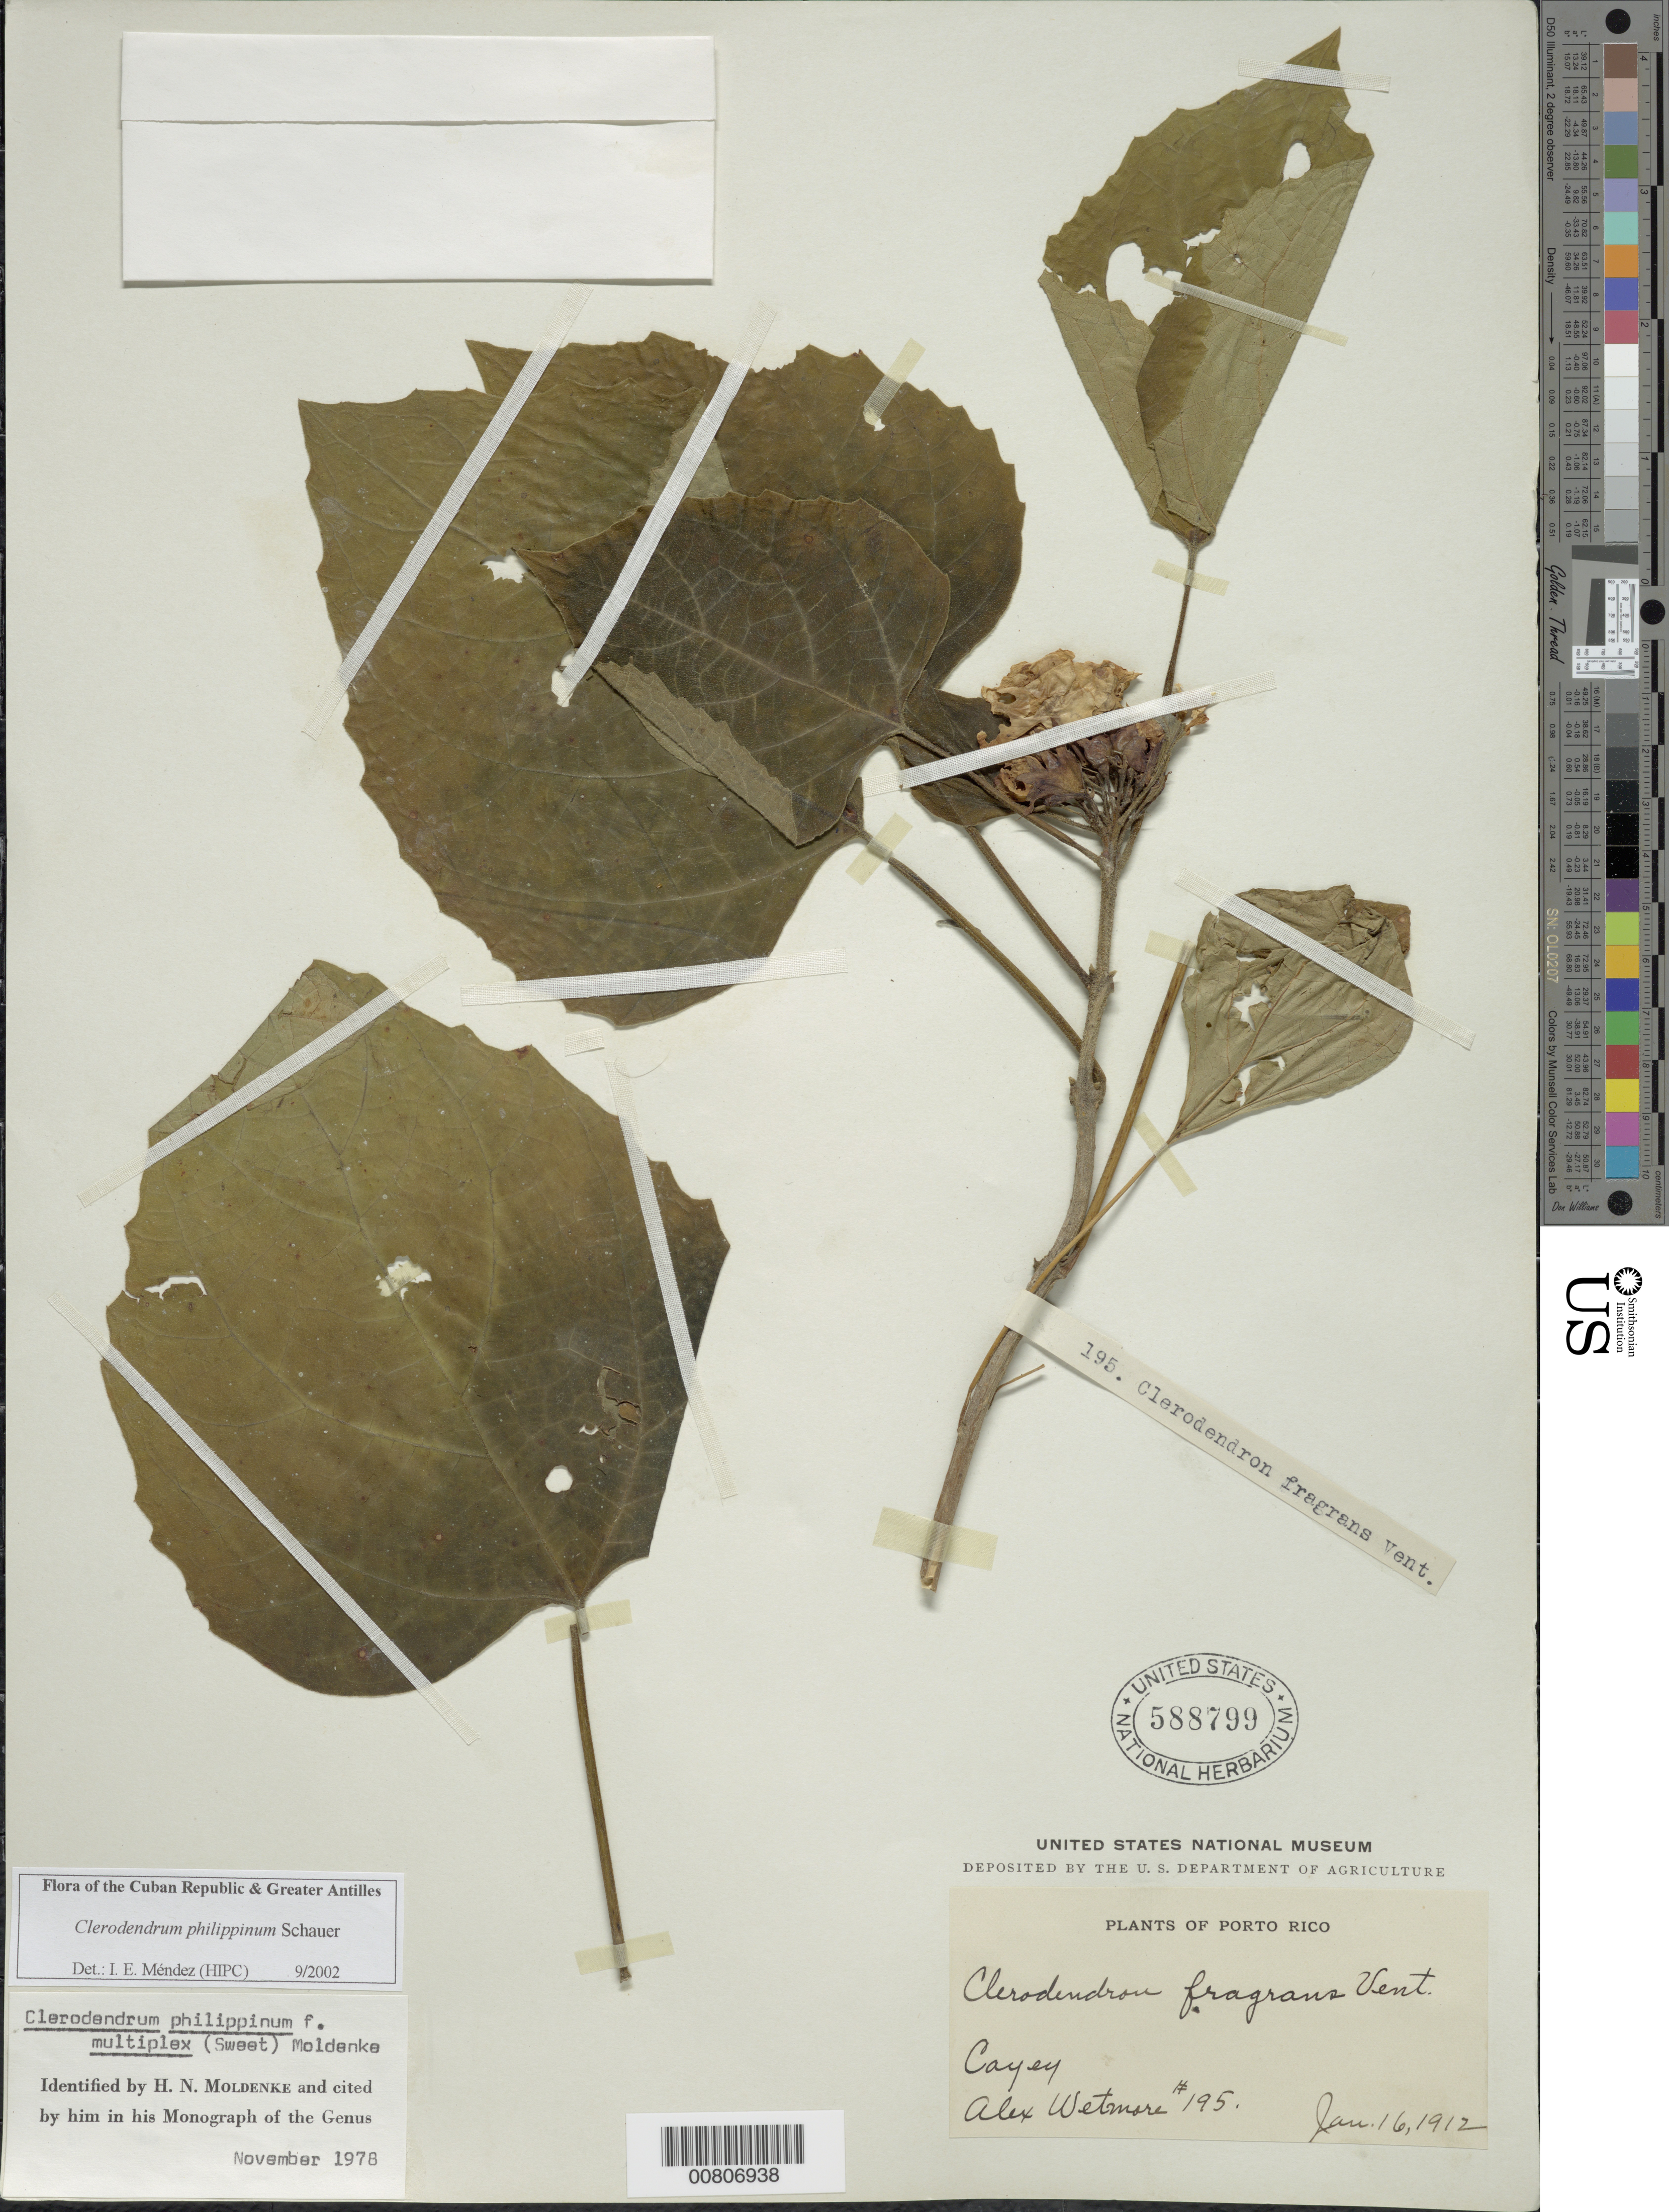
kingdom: Plantae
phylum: Tracheophyta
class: Magnoliopsida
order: Lamiales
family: Lamiaceae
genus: Clerodendrum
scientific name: Clerodendrum chinense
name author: (Osbeck) Mabb.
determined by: Méndez, Isidro E., (HIPC)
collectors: A. Wetmore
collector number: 195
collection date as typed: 16 Jan 1912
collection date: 1912-01-16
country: Puerto Rico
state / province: Cayey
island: Puerto Rico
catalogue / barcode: US 588799